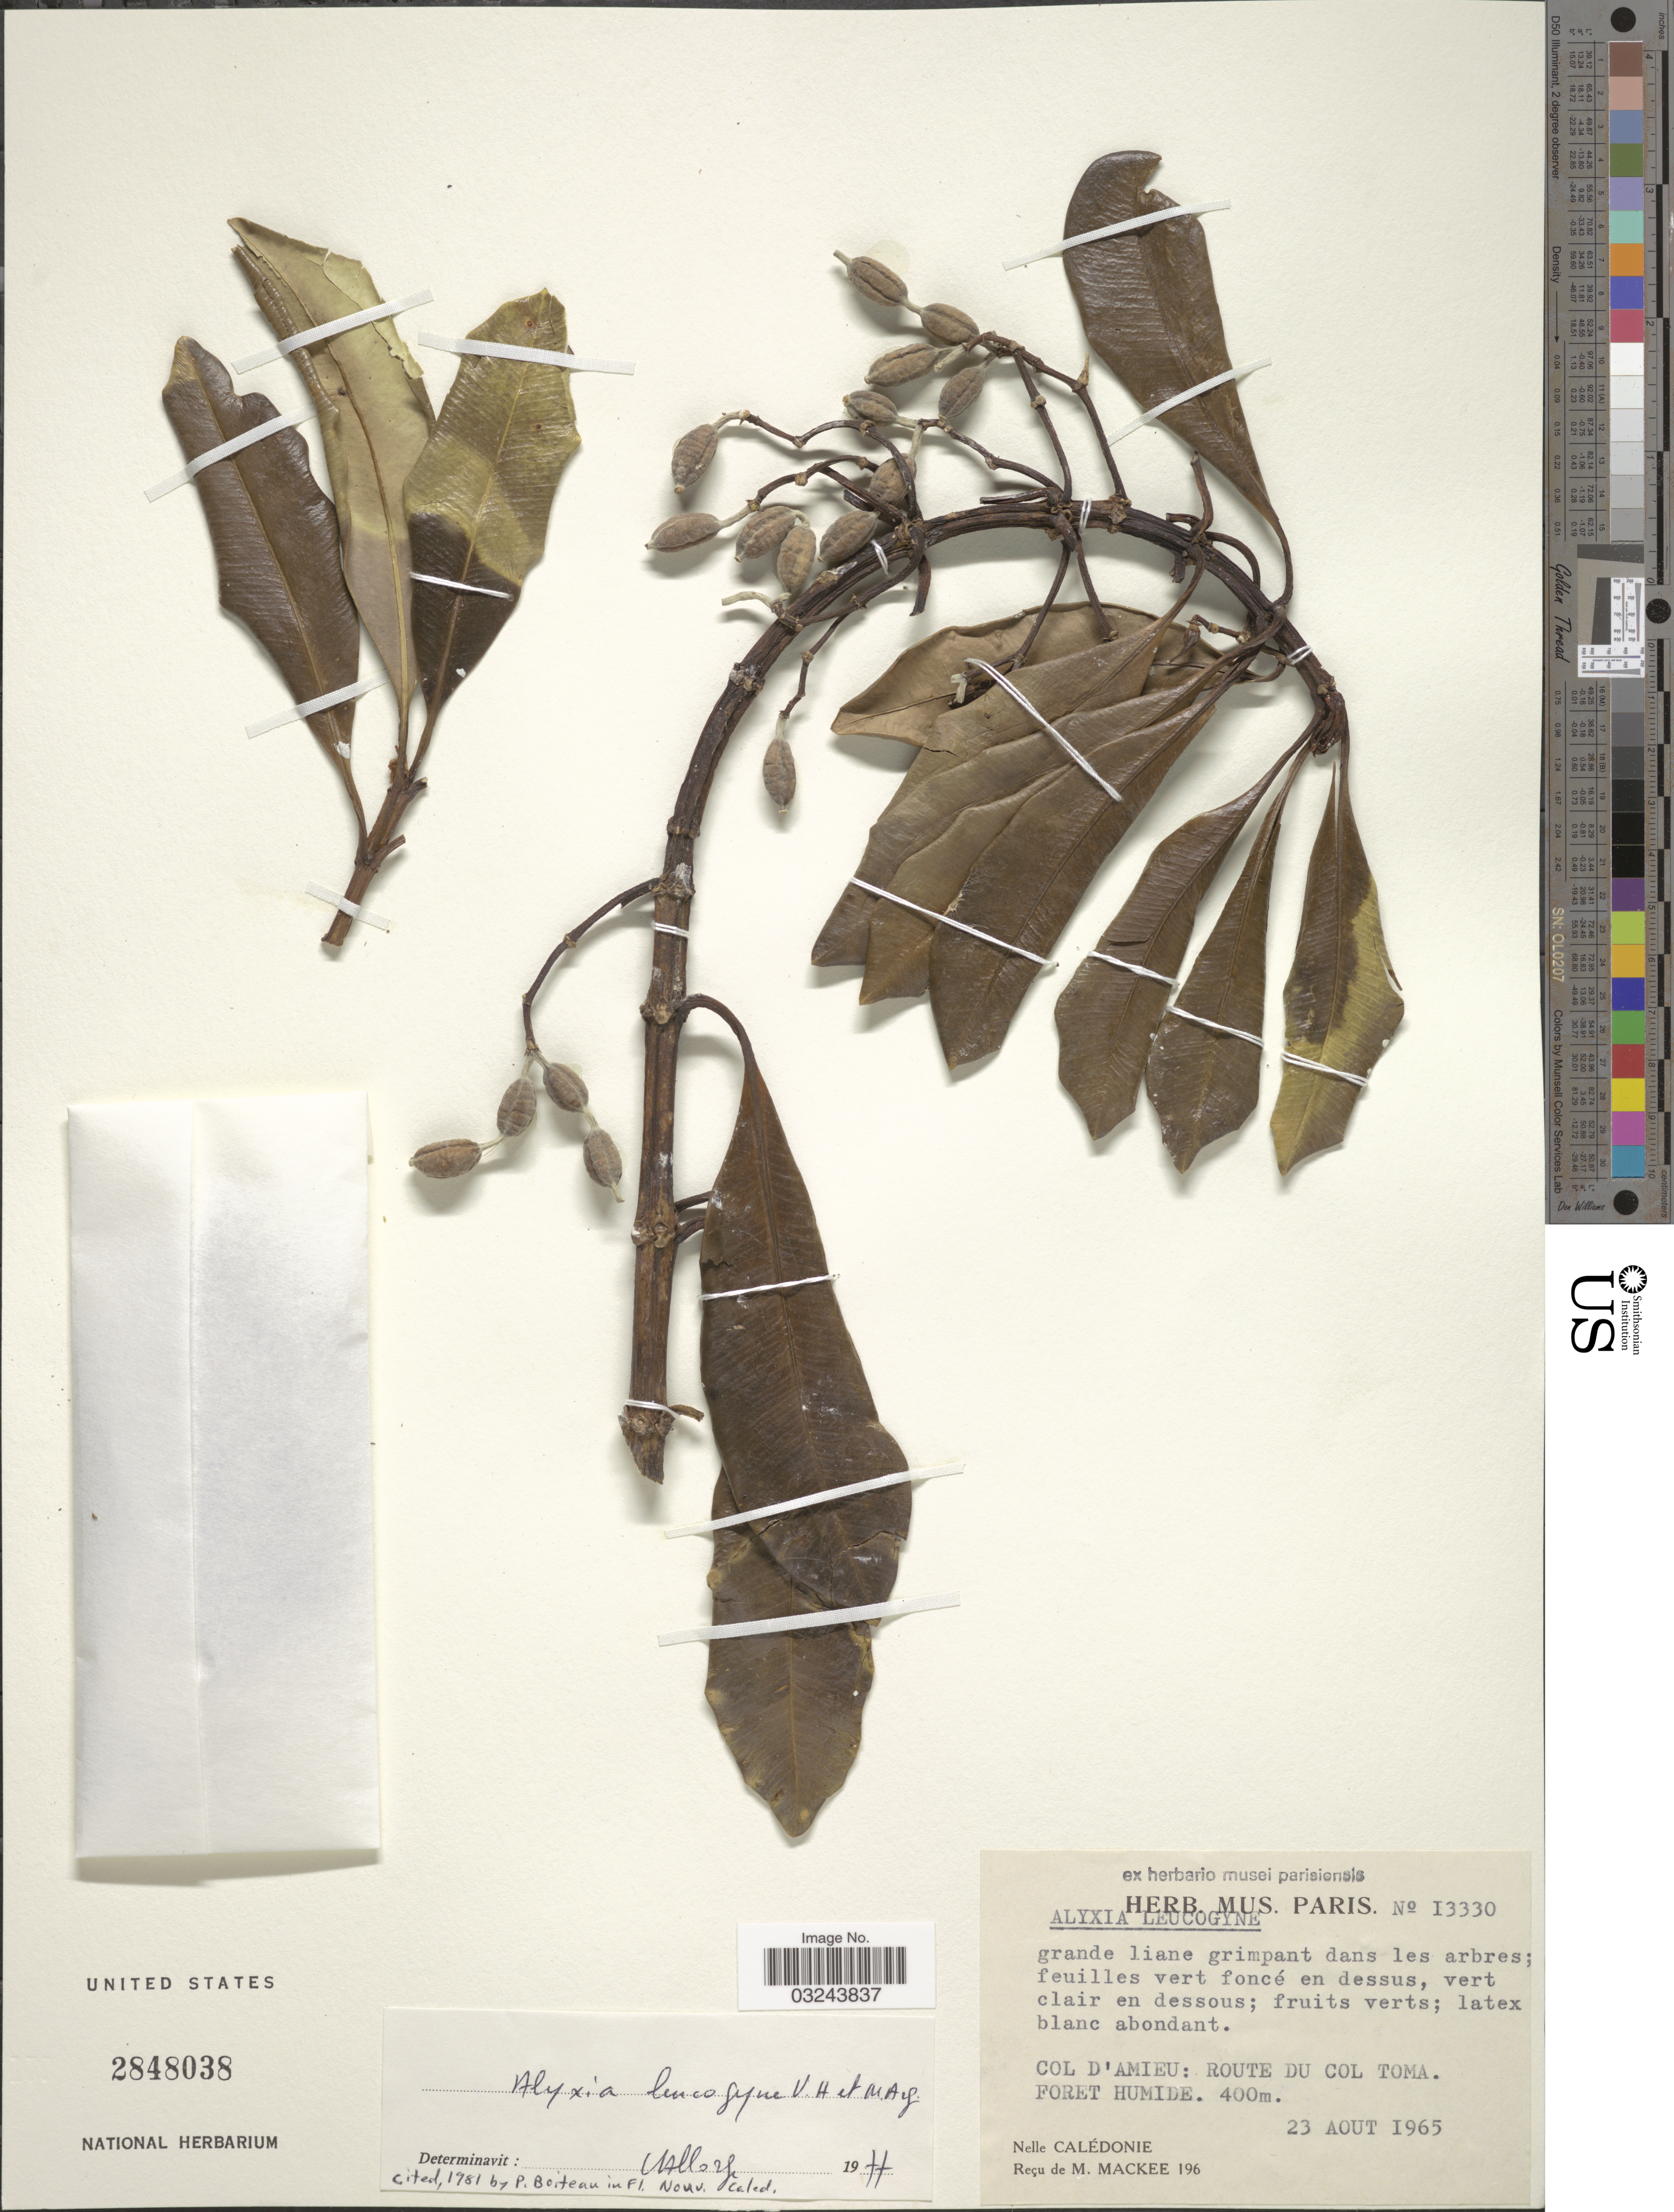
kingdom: Plantae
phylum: Tracheophyta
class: Magnoliopsida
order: Gentianales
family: Apocynaceae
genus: Alyxia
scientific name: Alyxia leucogyne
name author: Van Heurck & Müll. Arg.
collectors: M. Mackee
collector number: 13330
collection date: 1965-08-23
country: New Caledonia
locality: Col D'Amieu: Route du Col Toma. Nelle Calédonie.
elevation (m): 400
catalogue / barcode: US 2848038